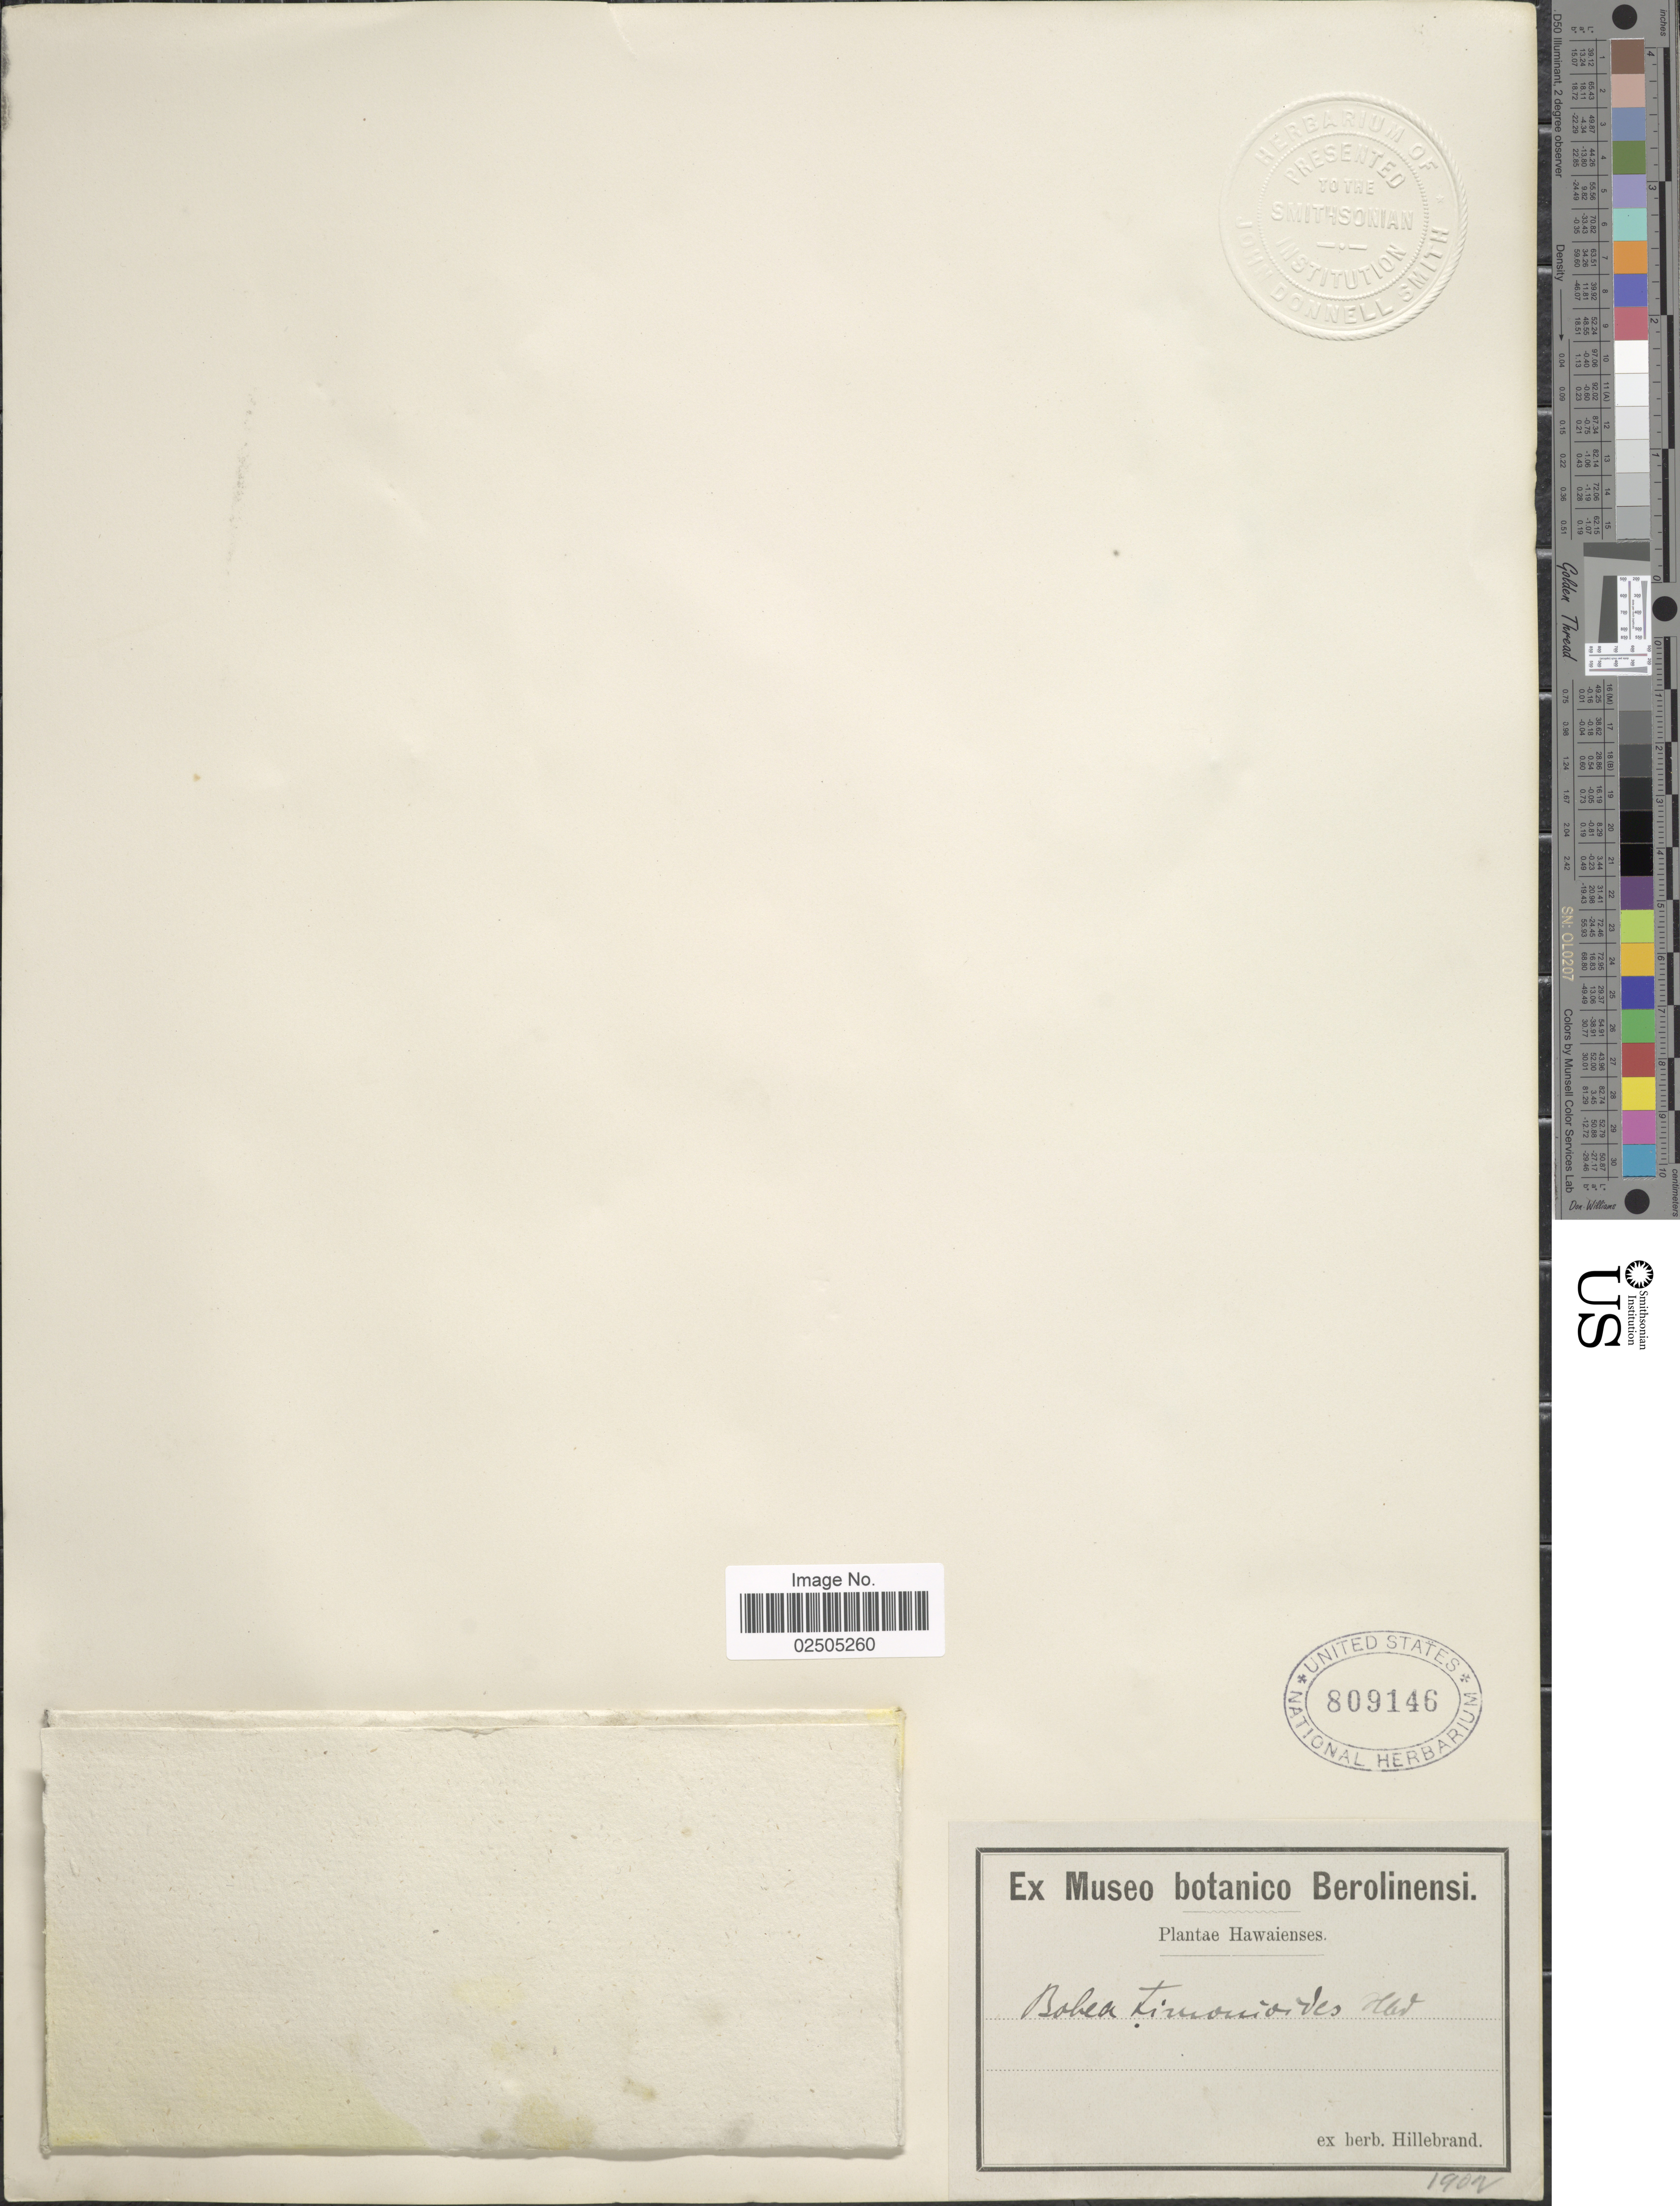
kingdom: Plantae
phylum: Tracheophyta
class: Magnoliopsida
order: Gentianales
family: Rubiaceae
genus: Bobea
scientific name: Bobea timonioides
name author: (Hook. f.) Hillebr.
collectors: W. Hillebrand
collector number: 1902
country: United States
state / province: Hawaii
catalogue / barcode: US 809146